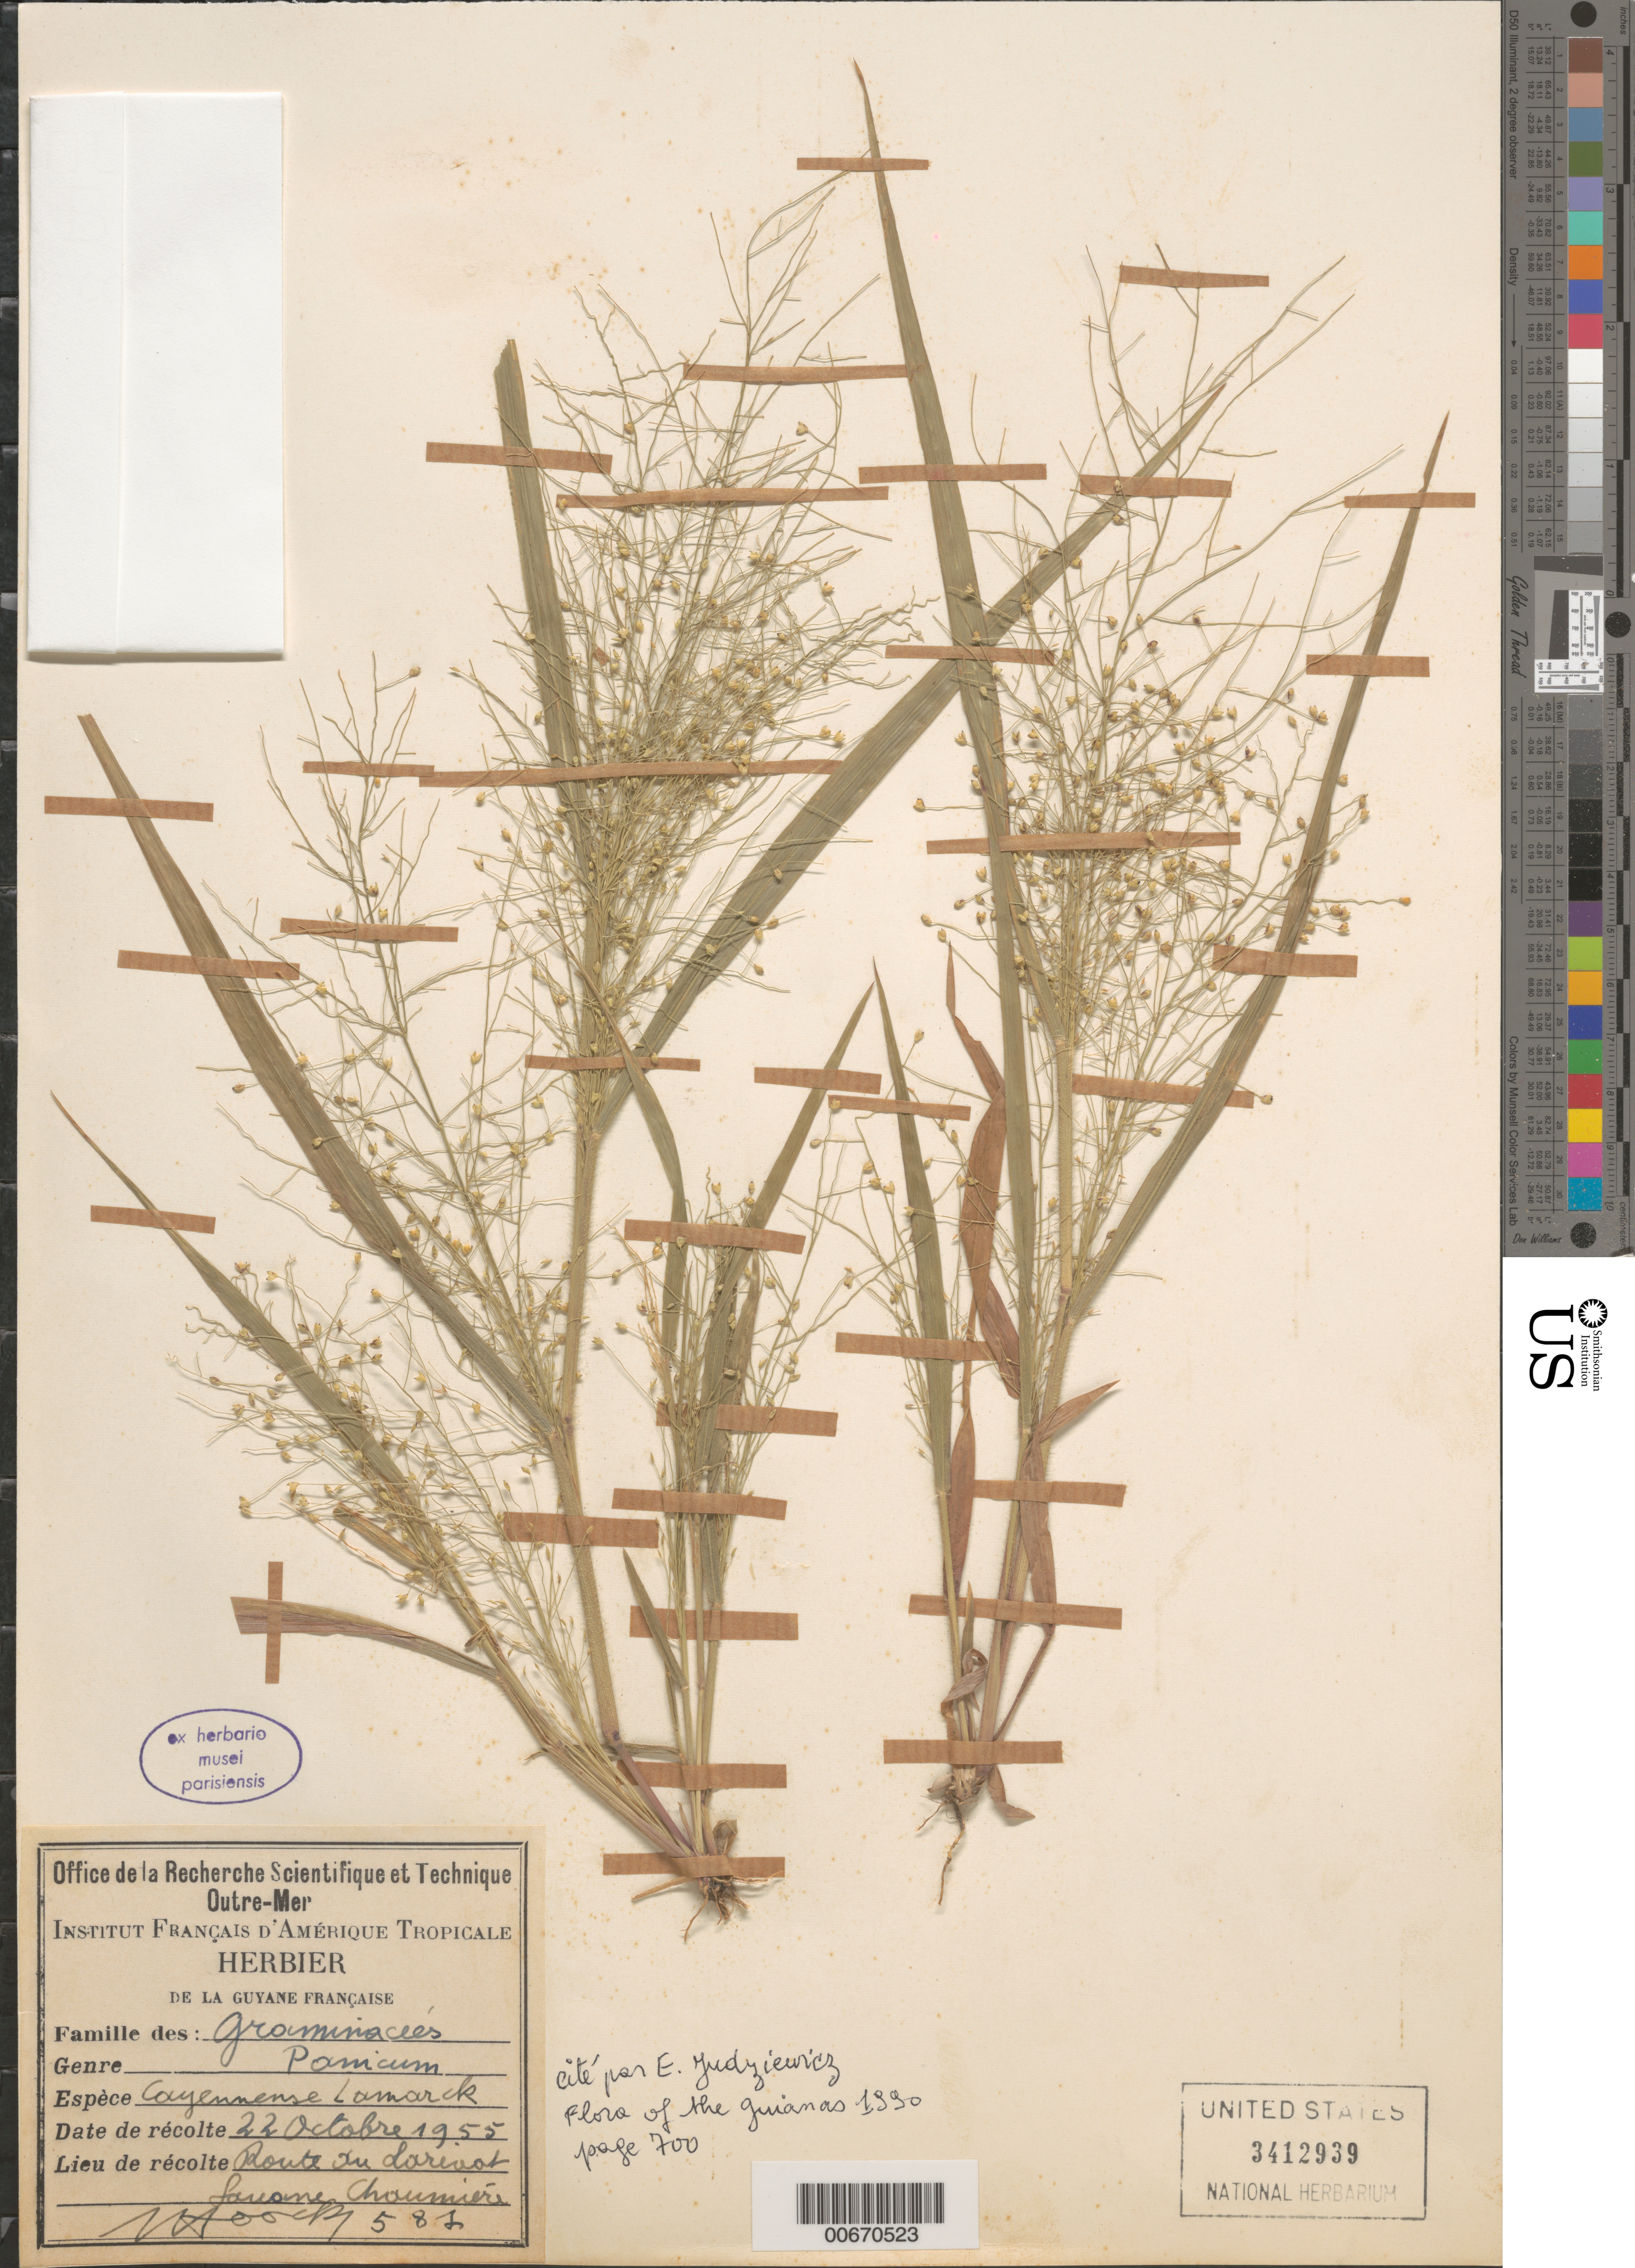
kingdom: Plantae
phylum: Tracheophyta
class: Liliopsida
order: Poales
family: Poaceae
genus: Panicum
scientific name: Panicum cayennense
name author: Lam.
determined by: Judziewicz, E. J.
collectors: J. Hoock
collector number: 581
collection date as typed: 22-Oct-55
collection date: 1955-10-22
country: French Guiana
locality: Route du Larivot, Savane Chaumiére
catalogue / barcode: US 3412939